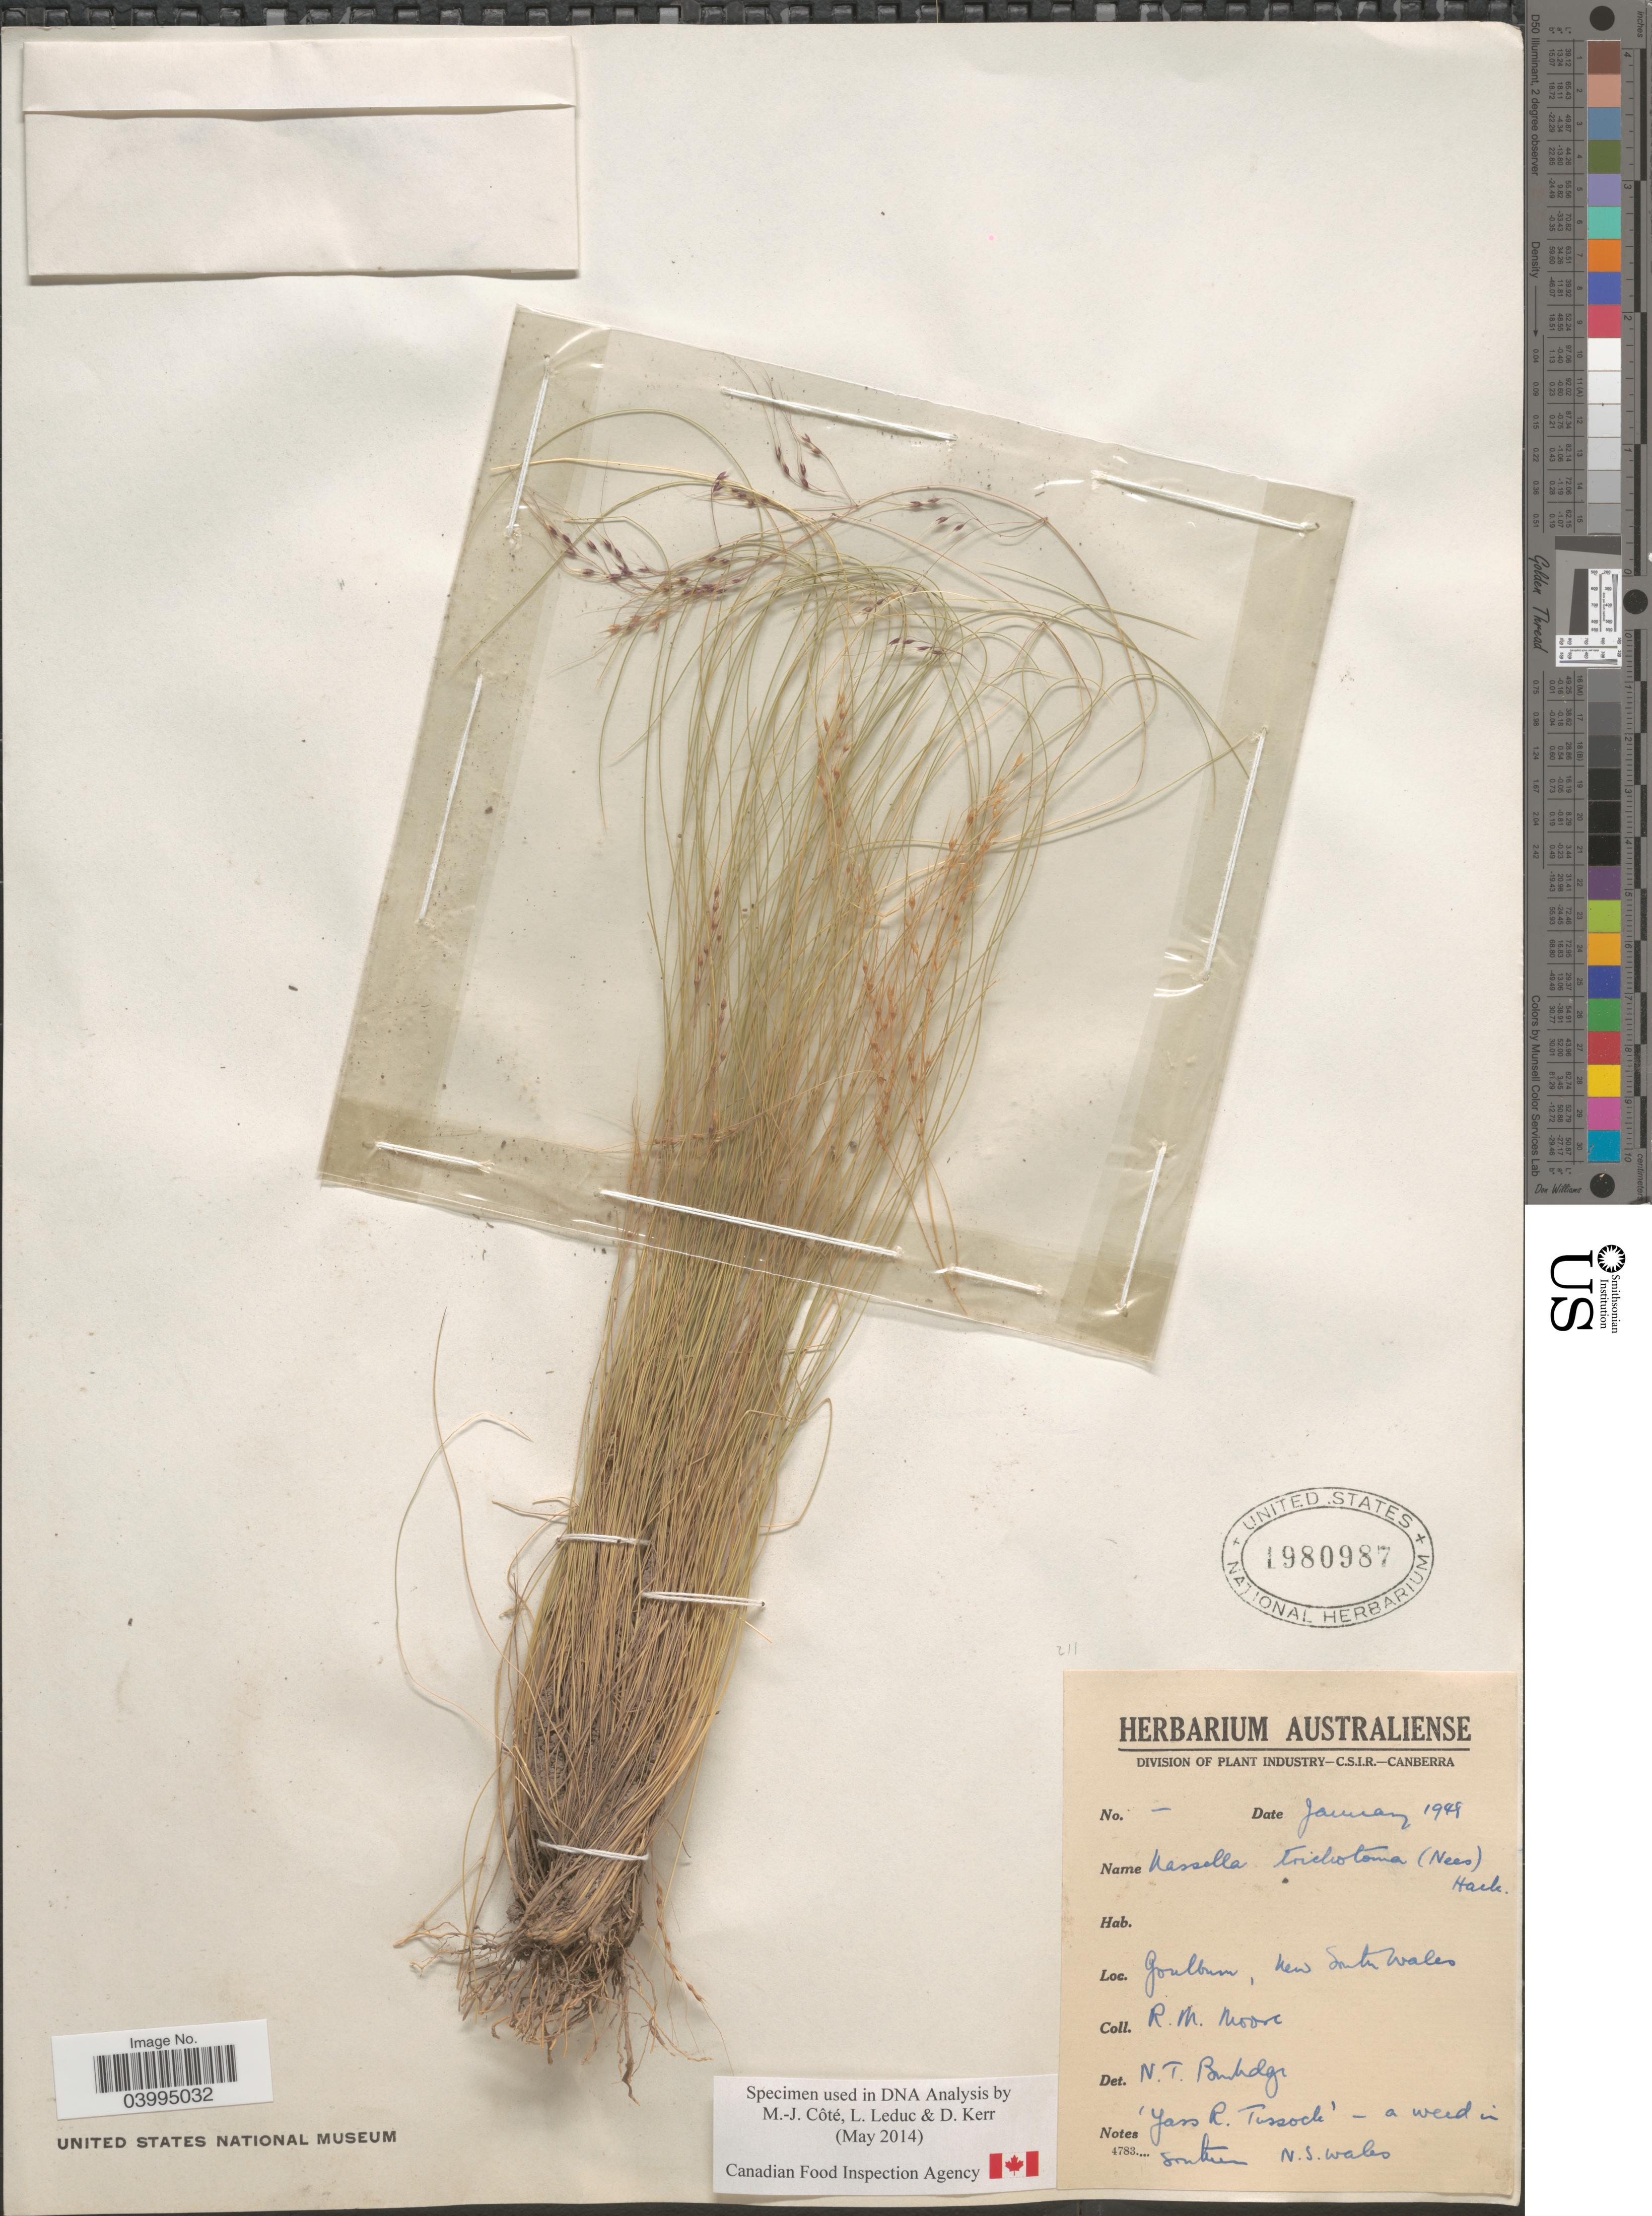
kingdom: Plantae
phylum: Tracheophyta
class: Liliopsida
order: Poales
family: Poaceae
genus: Nassella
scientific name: Nassella trichotoma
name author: (Ness) Hack. ex Arechav.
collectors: R. Moore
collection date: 1948-01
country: Australia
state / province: New South Wales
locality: Goulburn.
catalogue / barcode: US 1980987